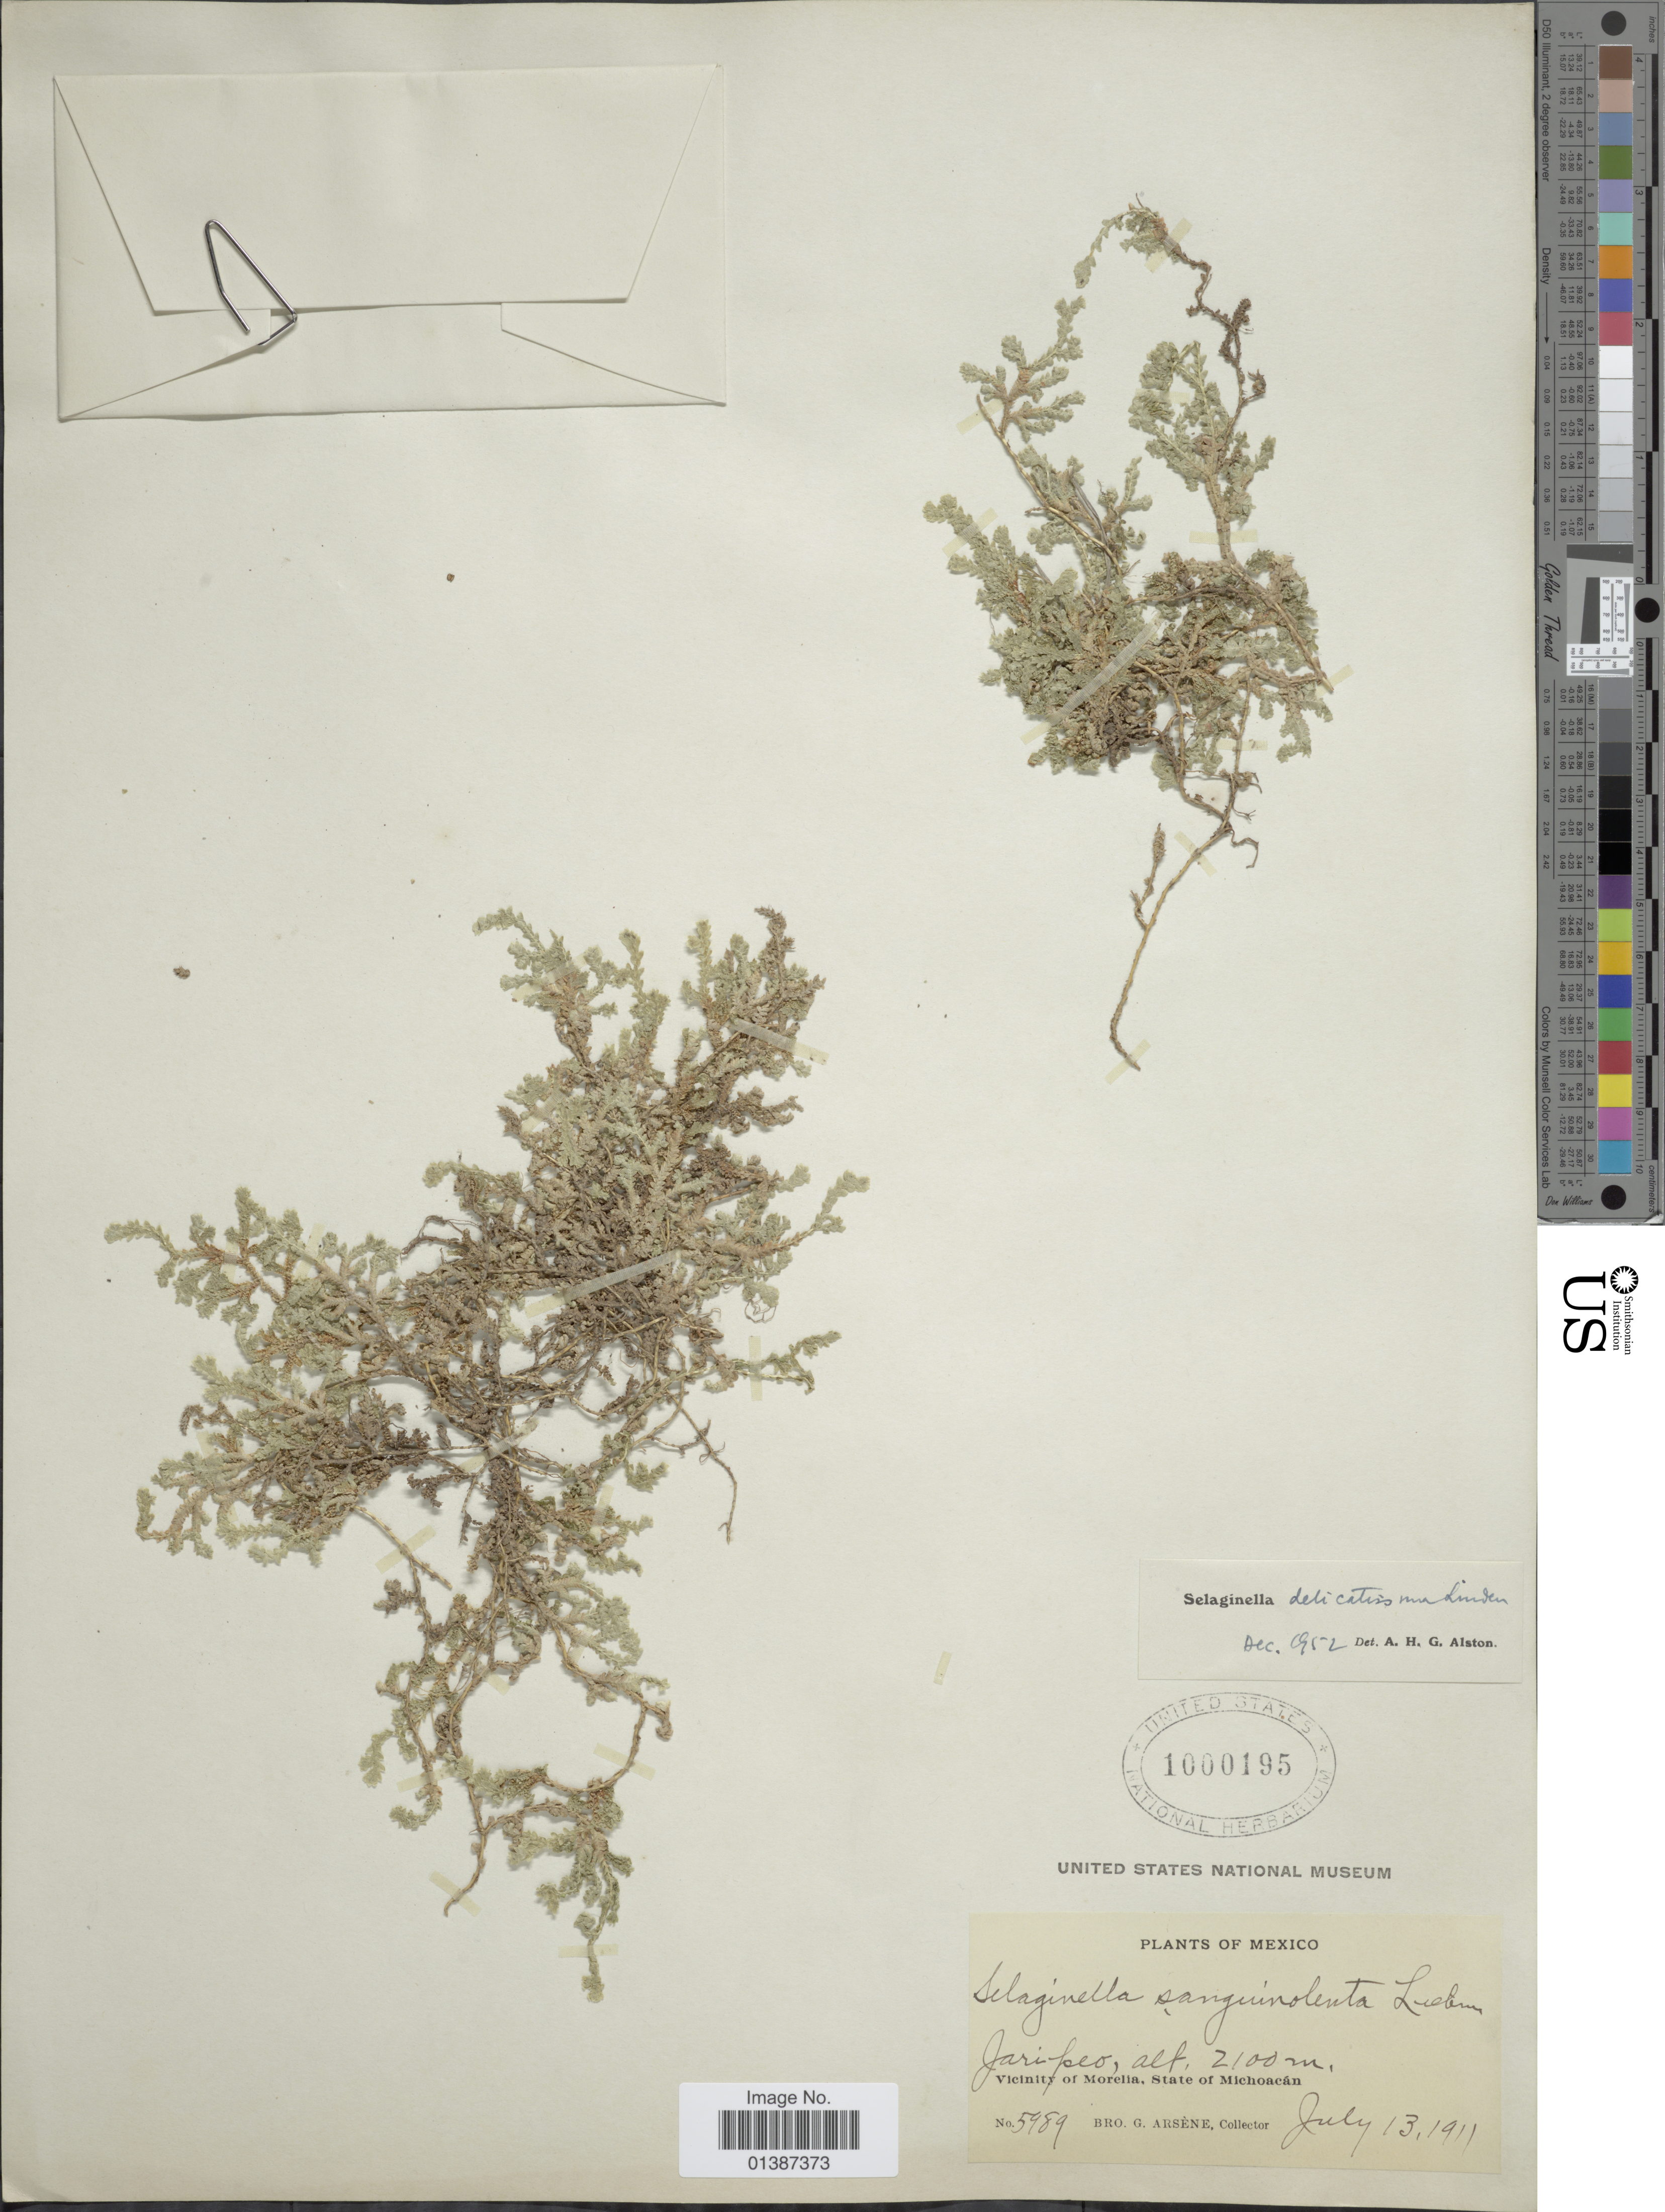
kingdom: Plantae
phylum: Tracheophyta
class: Lycopodiopsida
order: Selaginellales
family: Selaginellaceae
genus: Selaginella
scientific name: Selaginella delicatissima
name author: Linden ex A. Braun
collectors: Bro. G. Arsène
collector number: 5989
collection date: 1911-07-13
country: Mexico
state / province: Michoacán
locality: Jaripeo, Vicinity of Morelia, State of Michoacán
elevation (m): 2100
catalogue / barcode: US 1000195